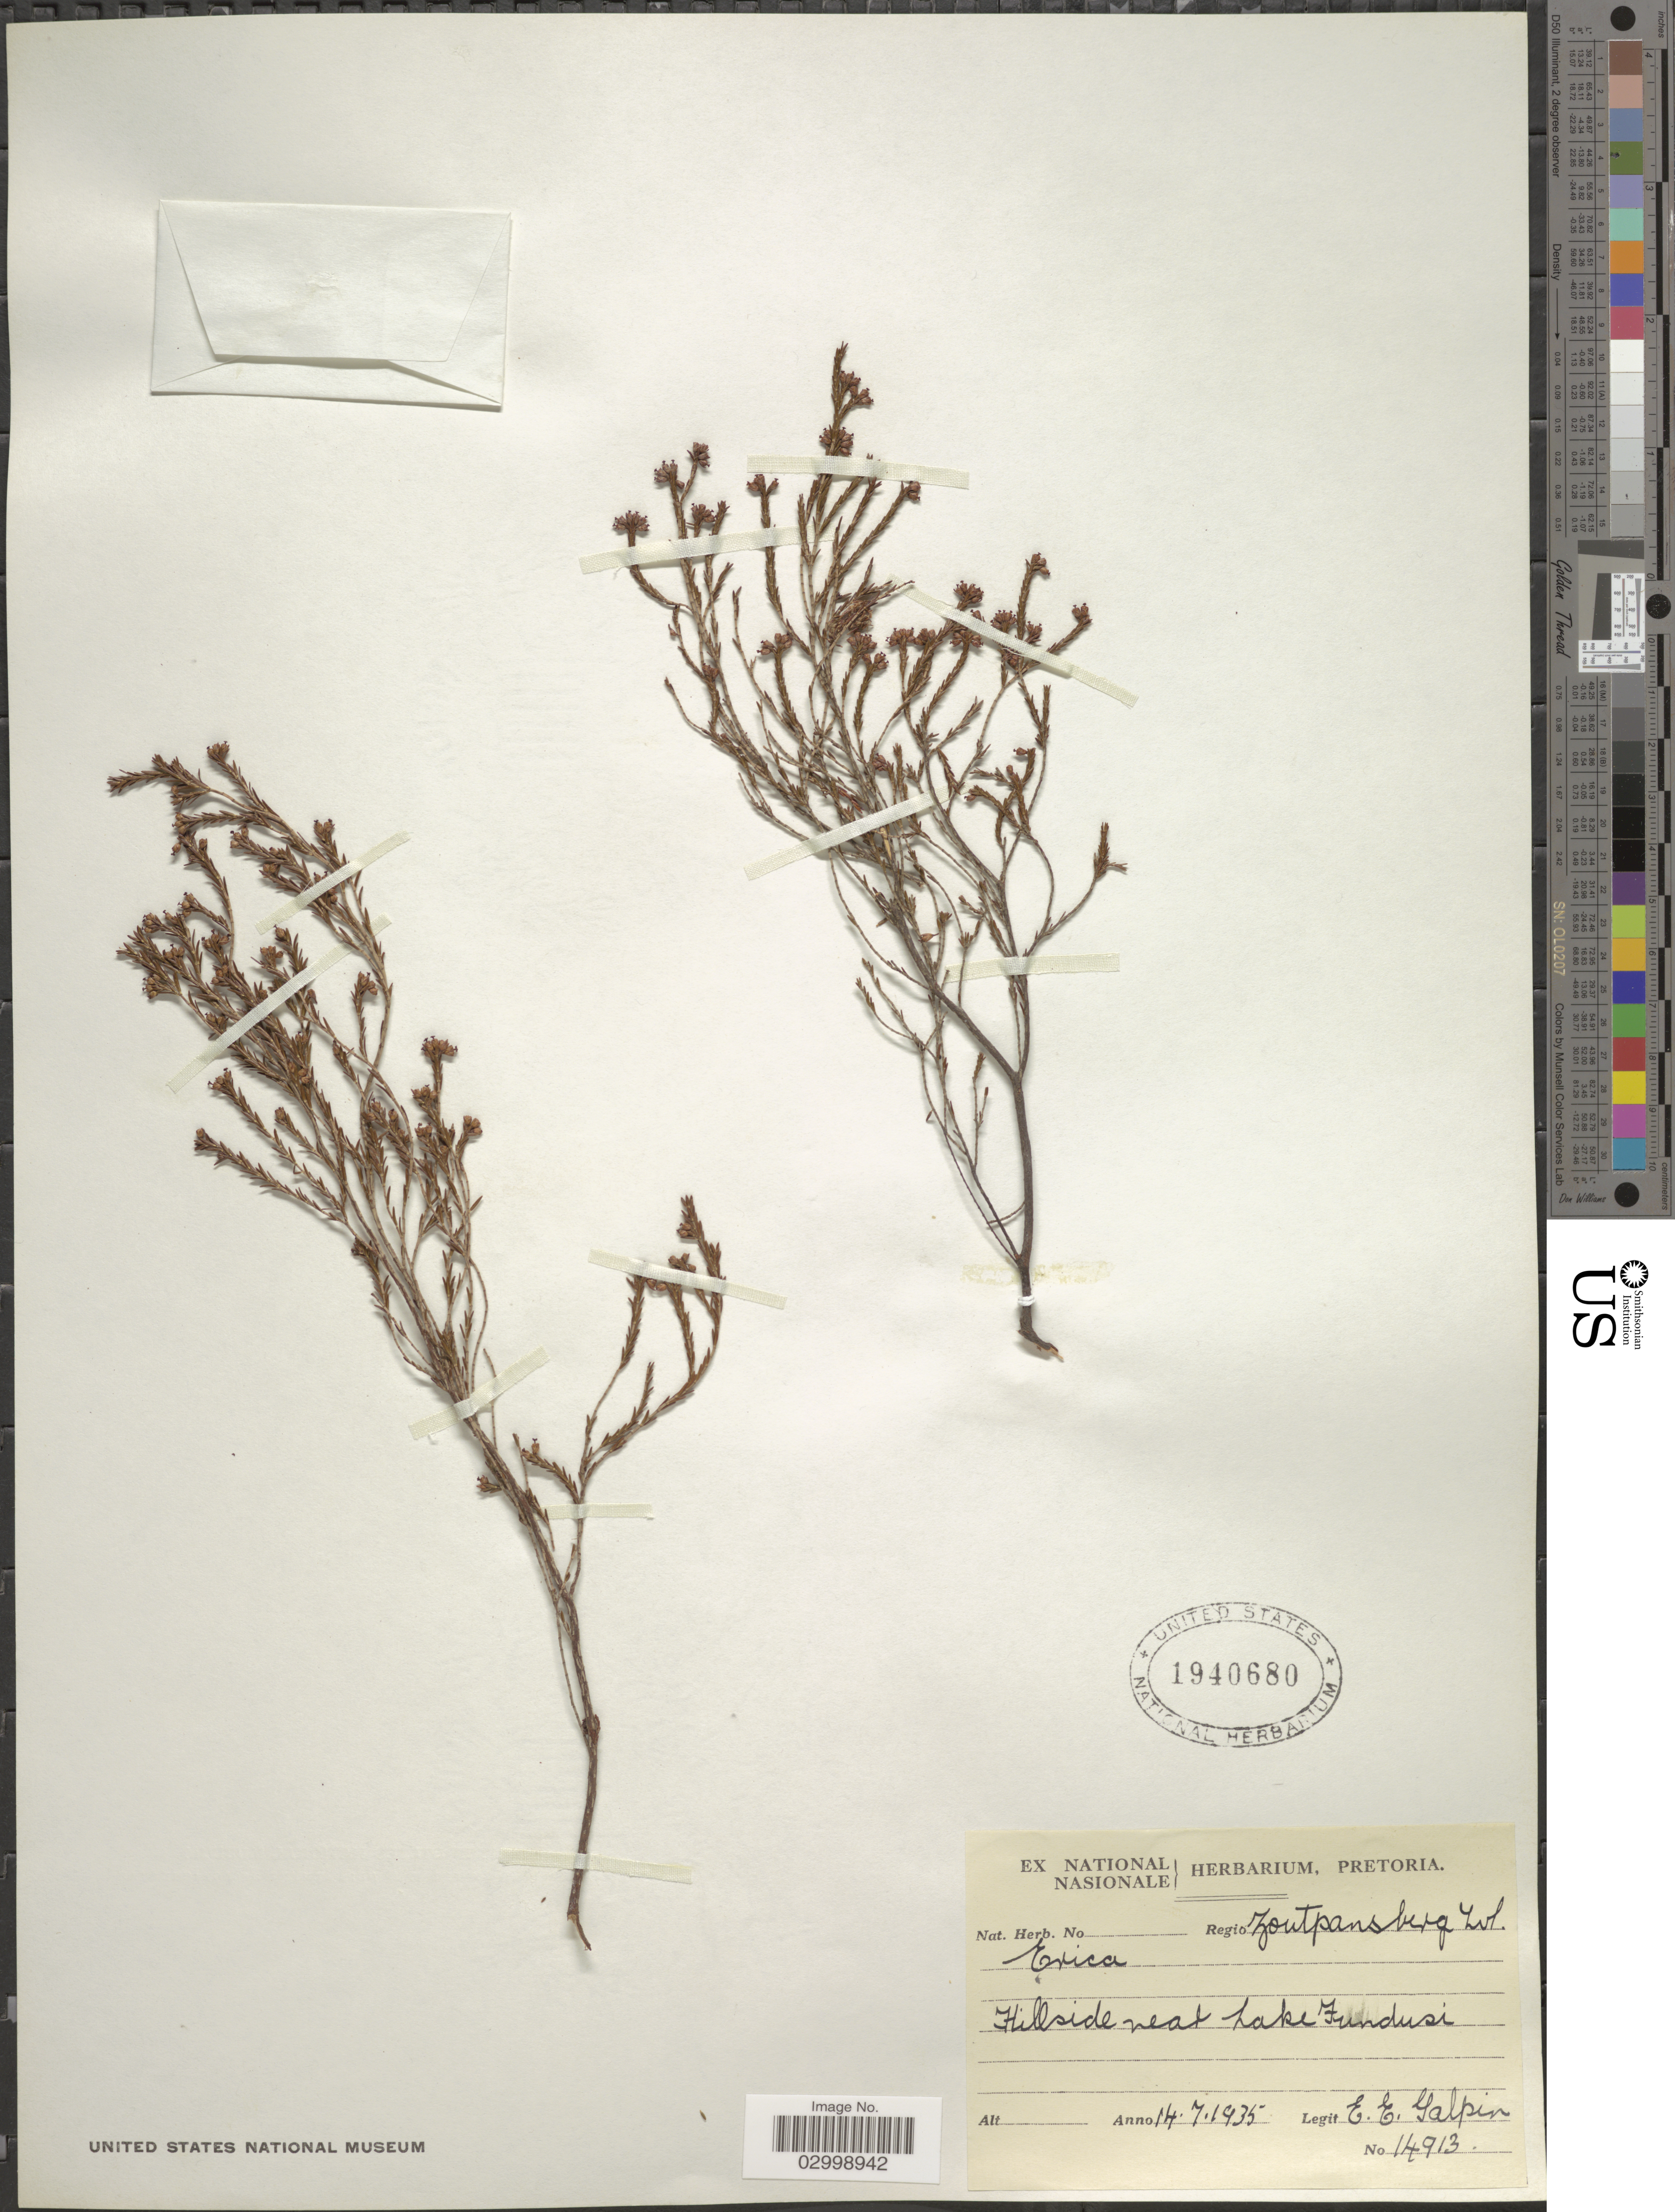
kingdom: Plantae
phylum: Tracheophyta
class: Magnoliopsida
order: Ericales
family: Ericaceae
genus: Erica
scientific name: Erica sp.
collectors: E. Galpin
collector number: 14913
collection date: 1935-07-14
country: South Africa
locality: Regio Zoutpansberg Tvl, Hillside near Lake Fundusi.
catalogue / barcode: US 1940680